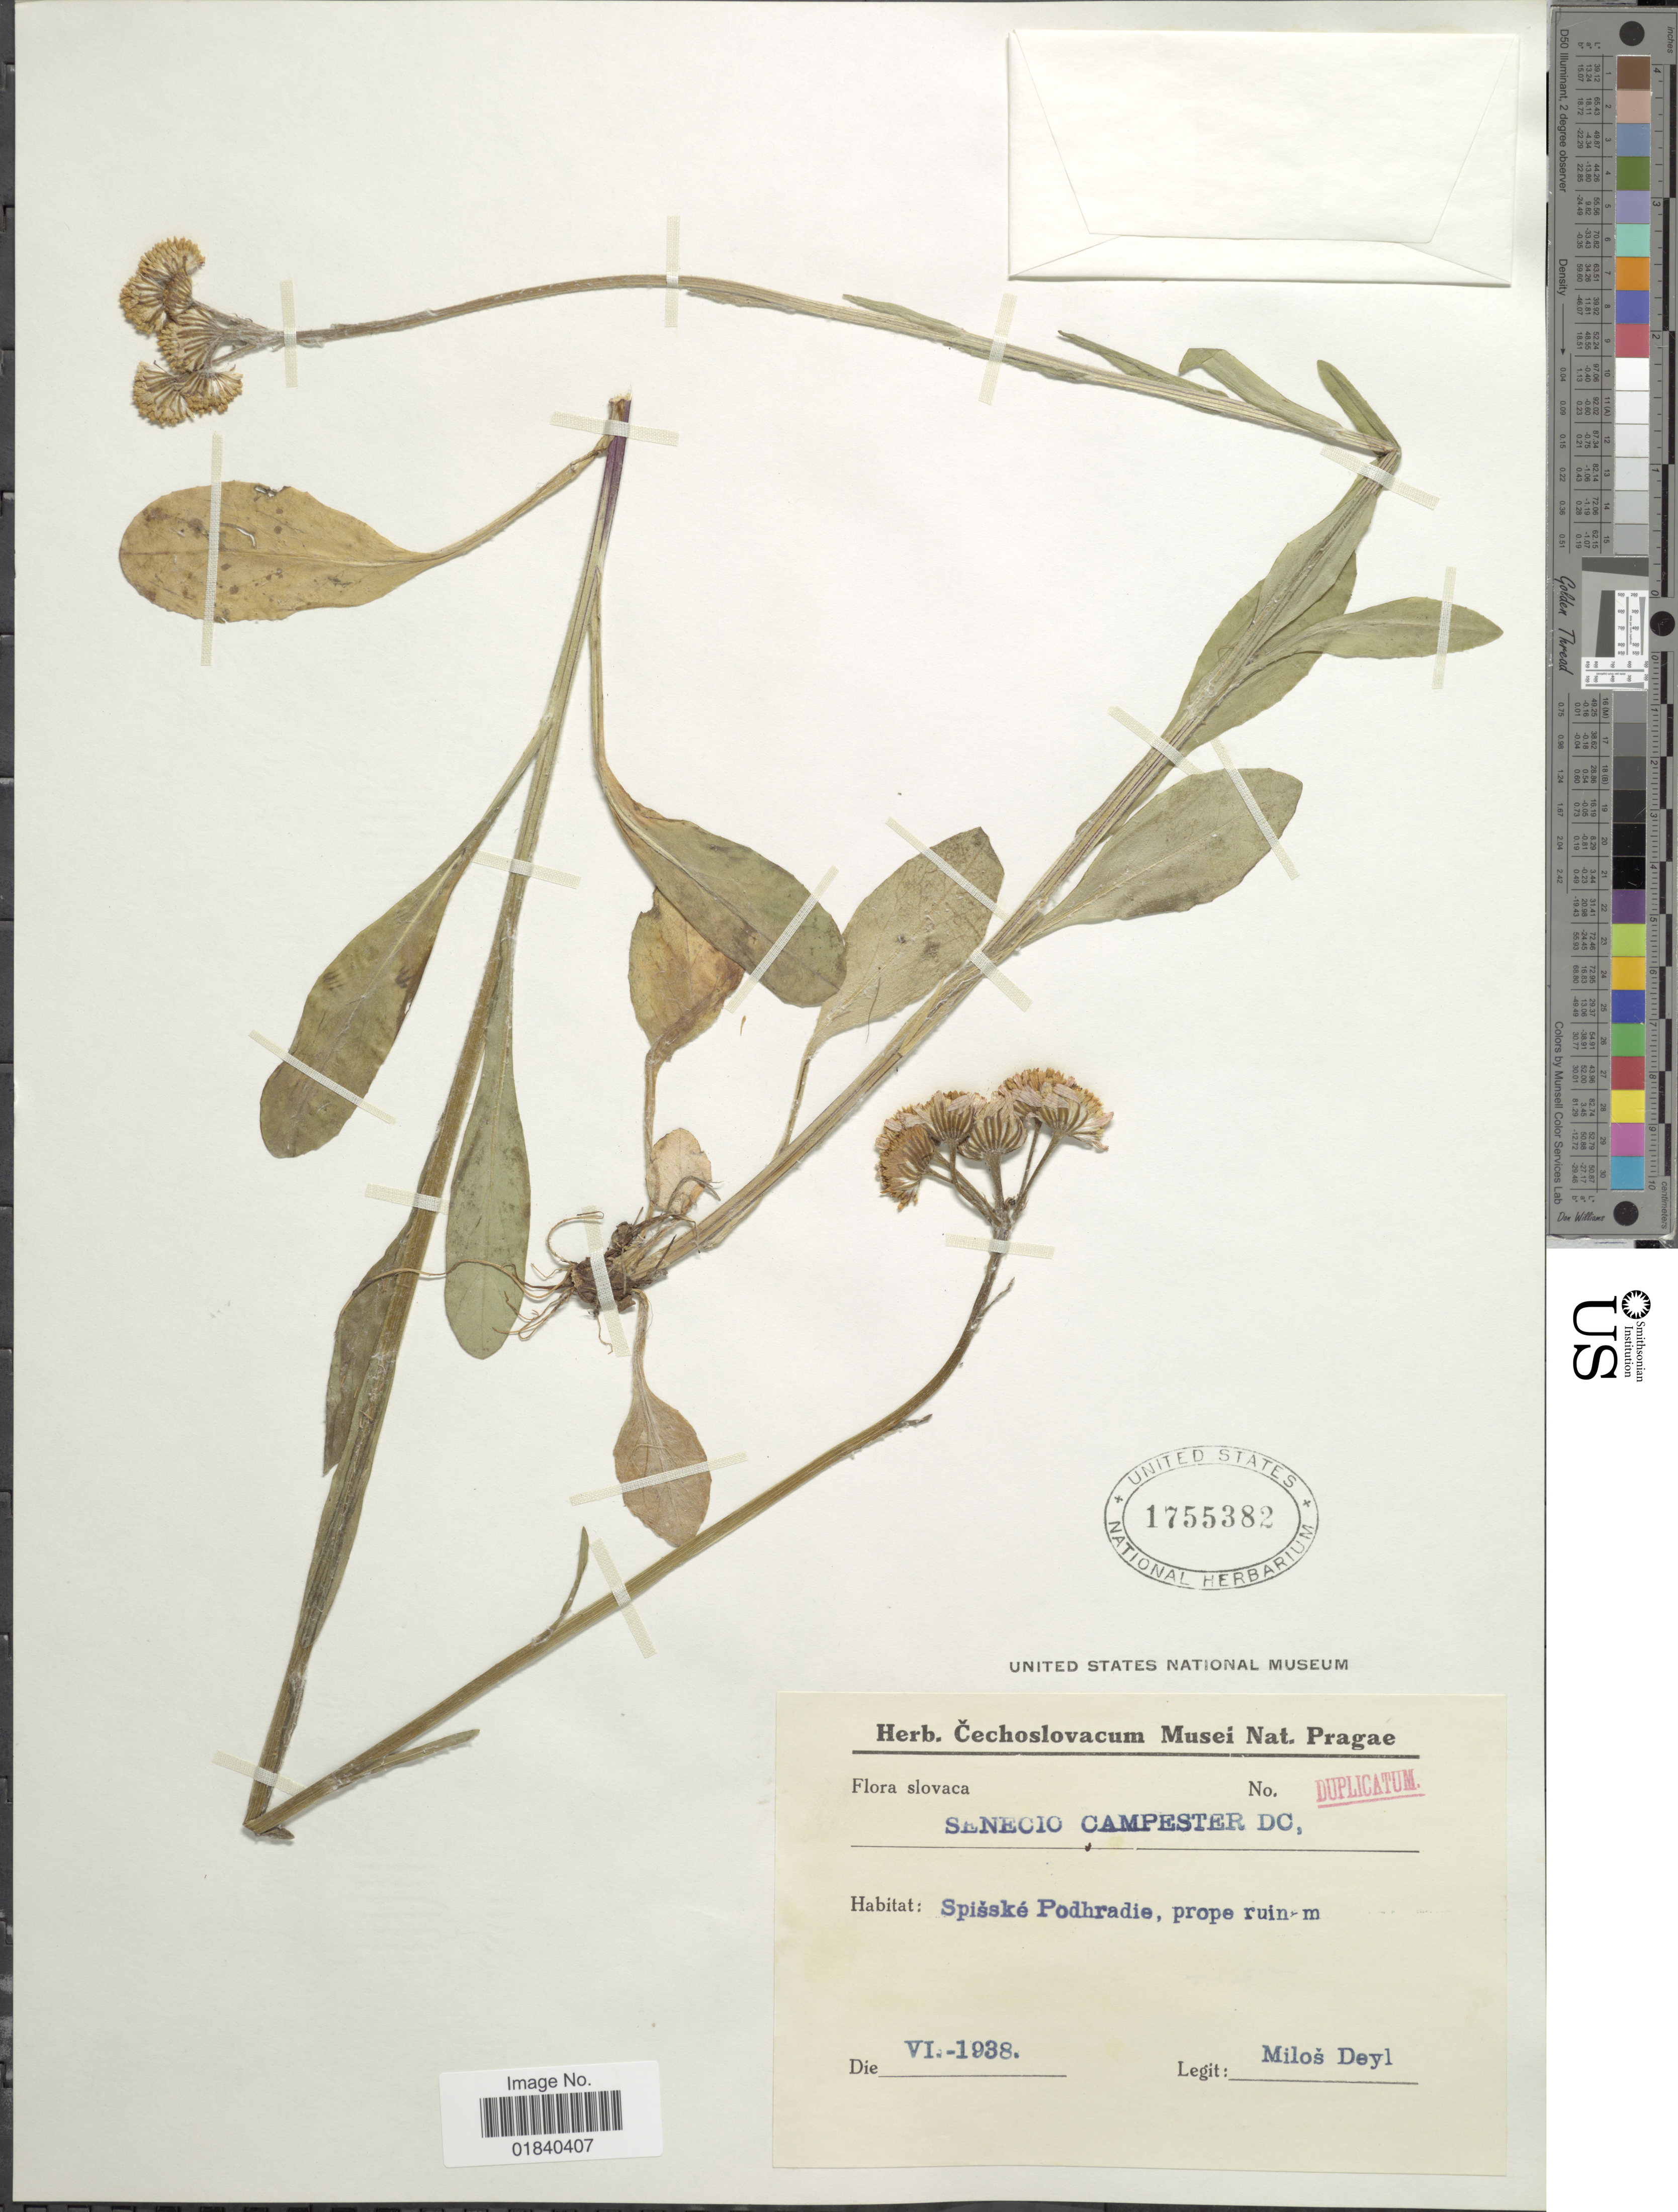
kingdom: Plantae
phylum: Tracheophyta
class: Magnoliopsida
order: Asterales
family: Asteraceae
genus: Senecio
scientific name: Senecio campestris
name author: DC.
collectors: M. Deyl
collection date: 1938-06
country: Slovakia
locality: Slovaca. Spisske Podhradie, prope ruin-m.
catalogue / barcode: US 1755382